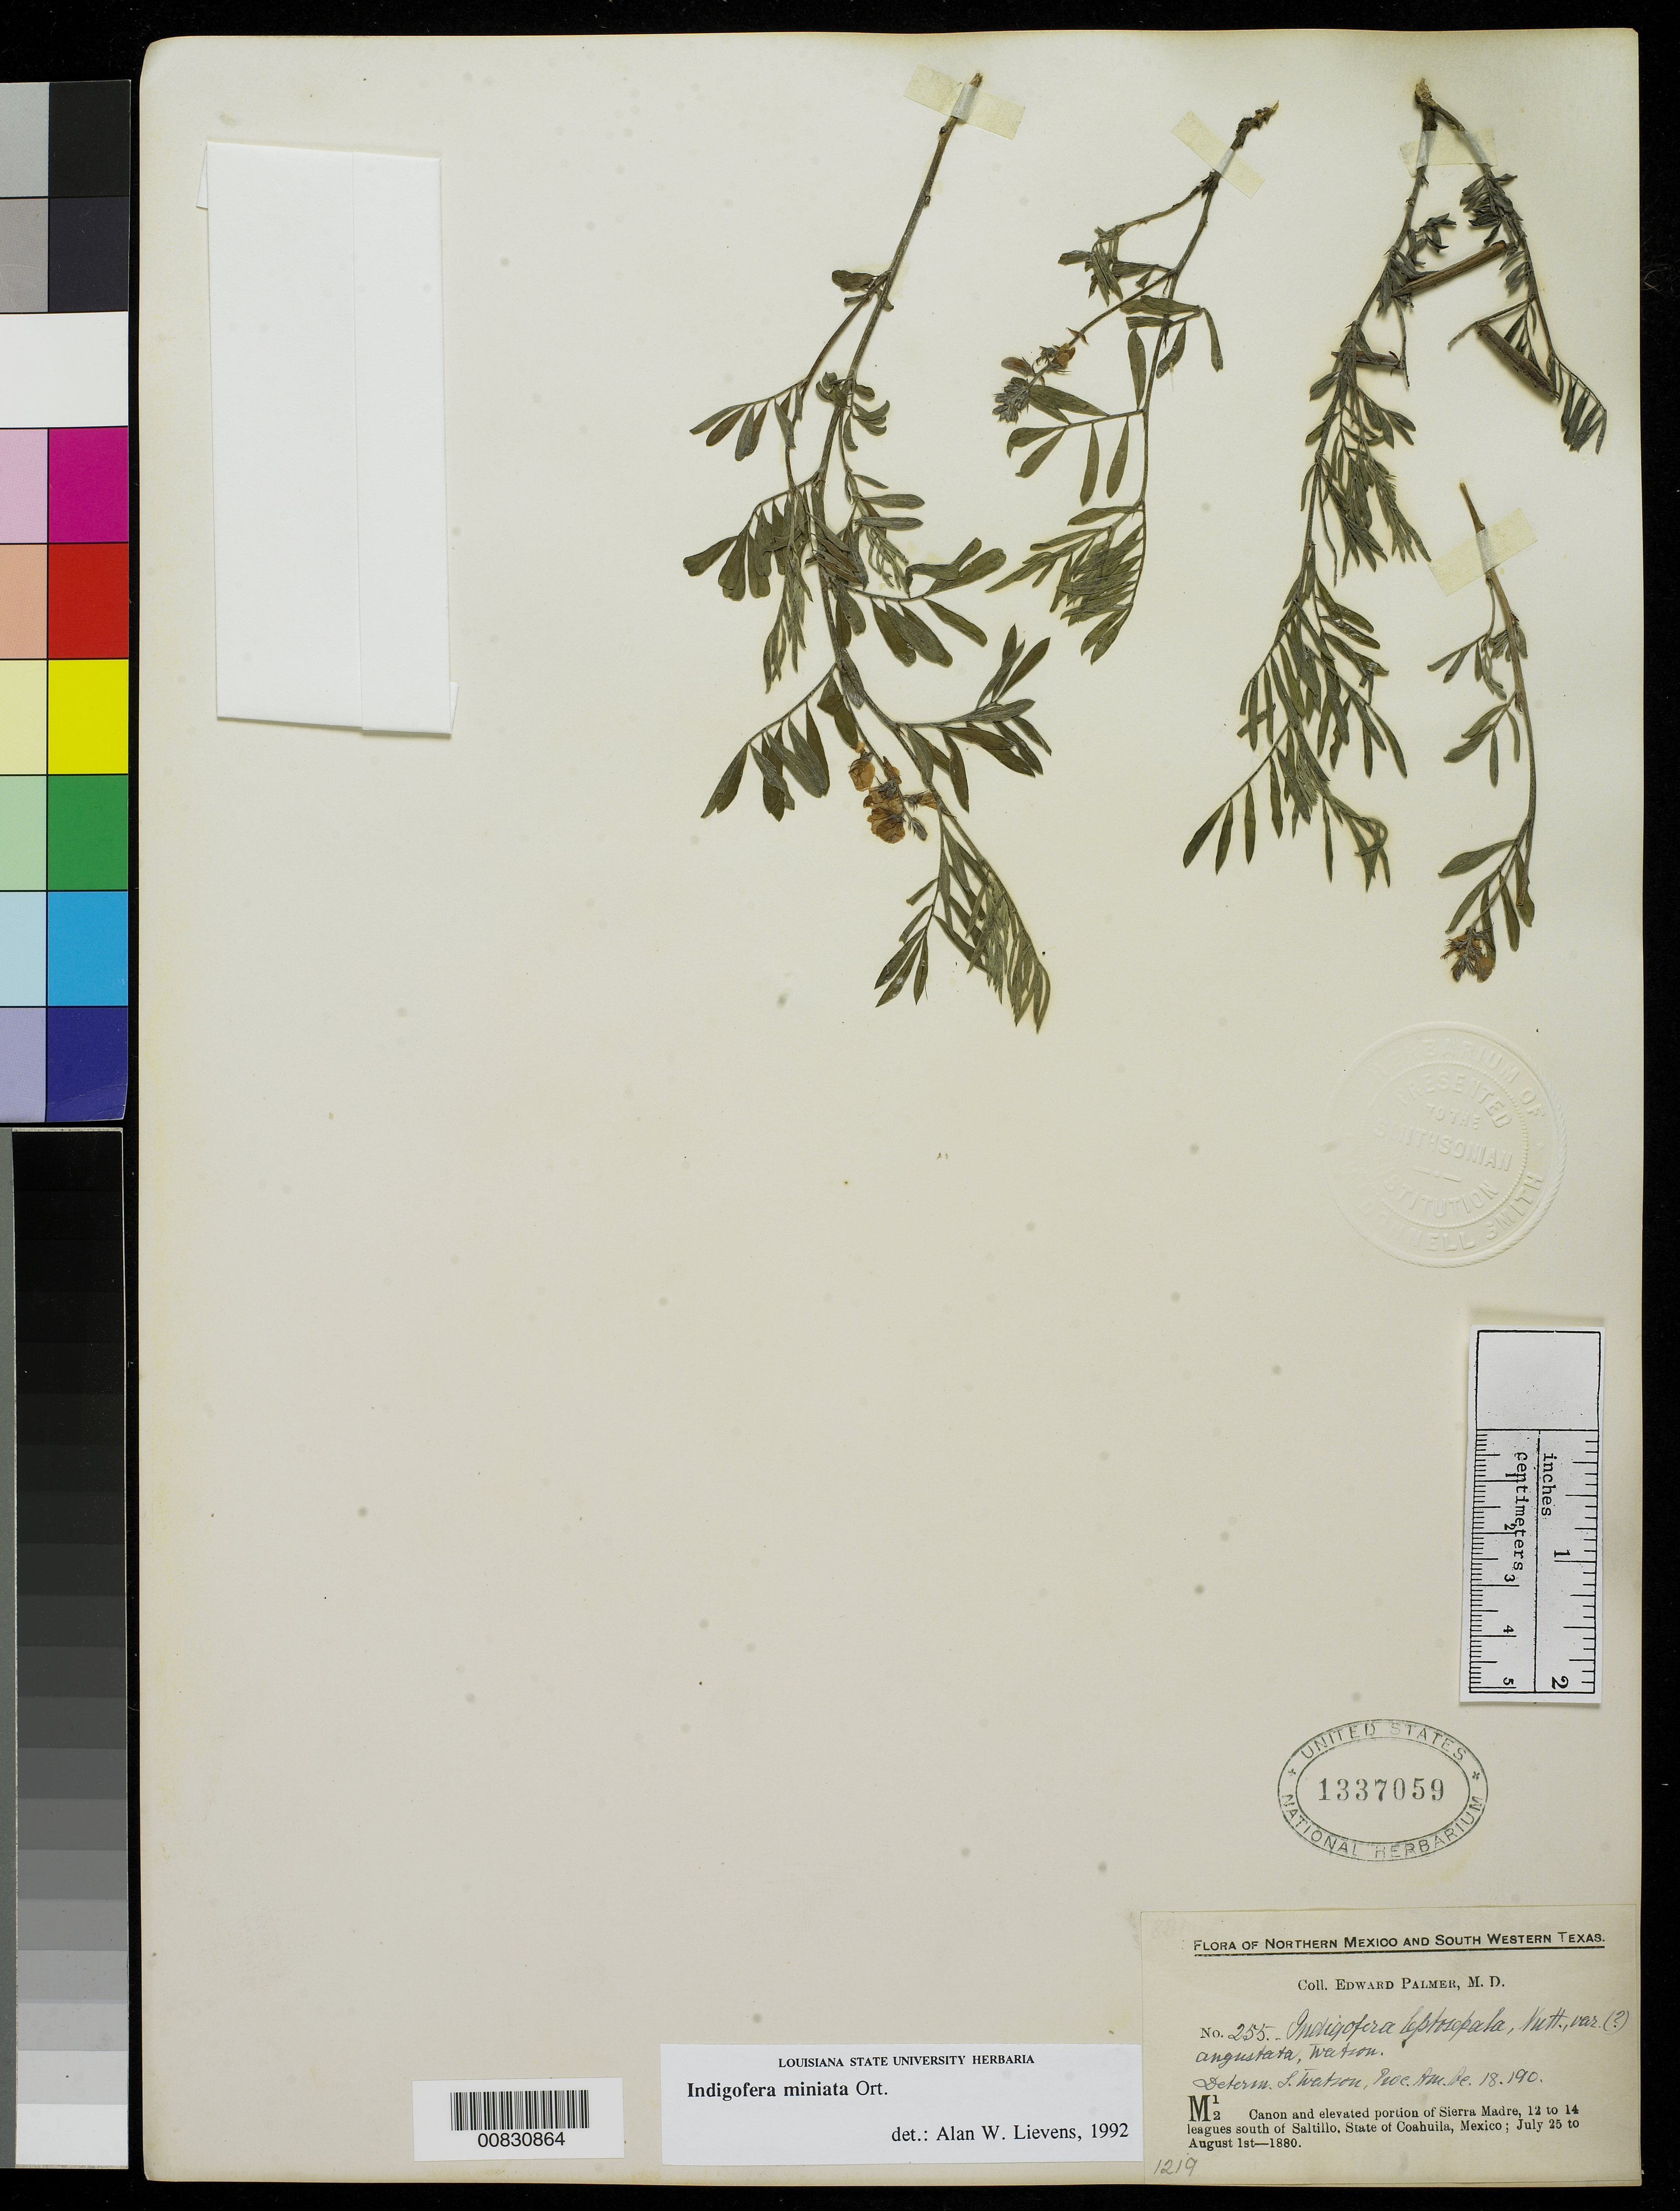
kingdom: Plantae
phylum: Tracheophyta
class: Magnoliopsida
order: Fabales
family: Fabaceae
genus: Indigofera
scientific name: Indigofera miniata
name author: Orteg.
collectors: E. Palmer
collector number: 255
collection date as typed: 25 Jul 1880 to 01 Aug 1880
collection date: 1880-07-25/1880-08-01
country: Mexico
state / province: Coahuila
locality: M12. Cañon and elevated portion of Sierra Madre, 12 to 14 leagues south of Saltillo, Coahuila.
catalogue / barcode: US 1337059